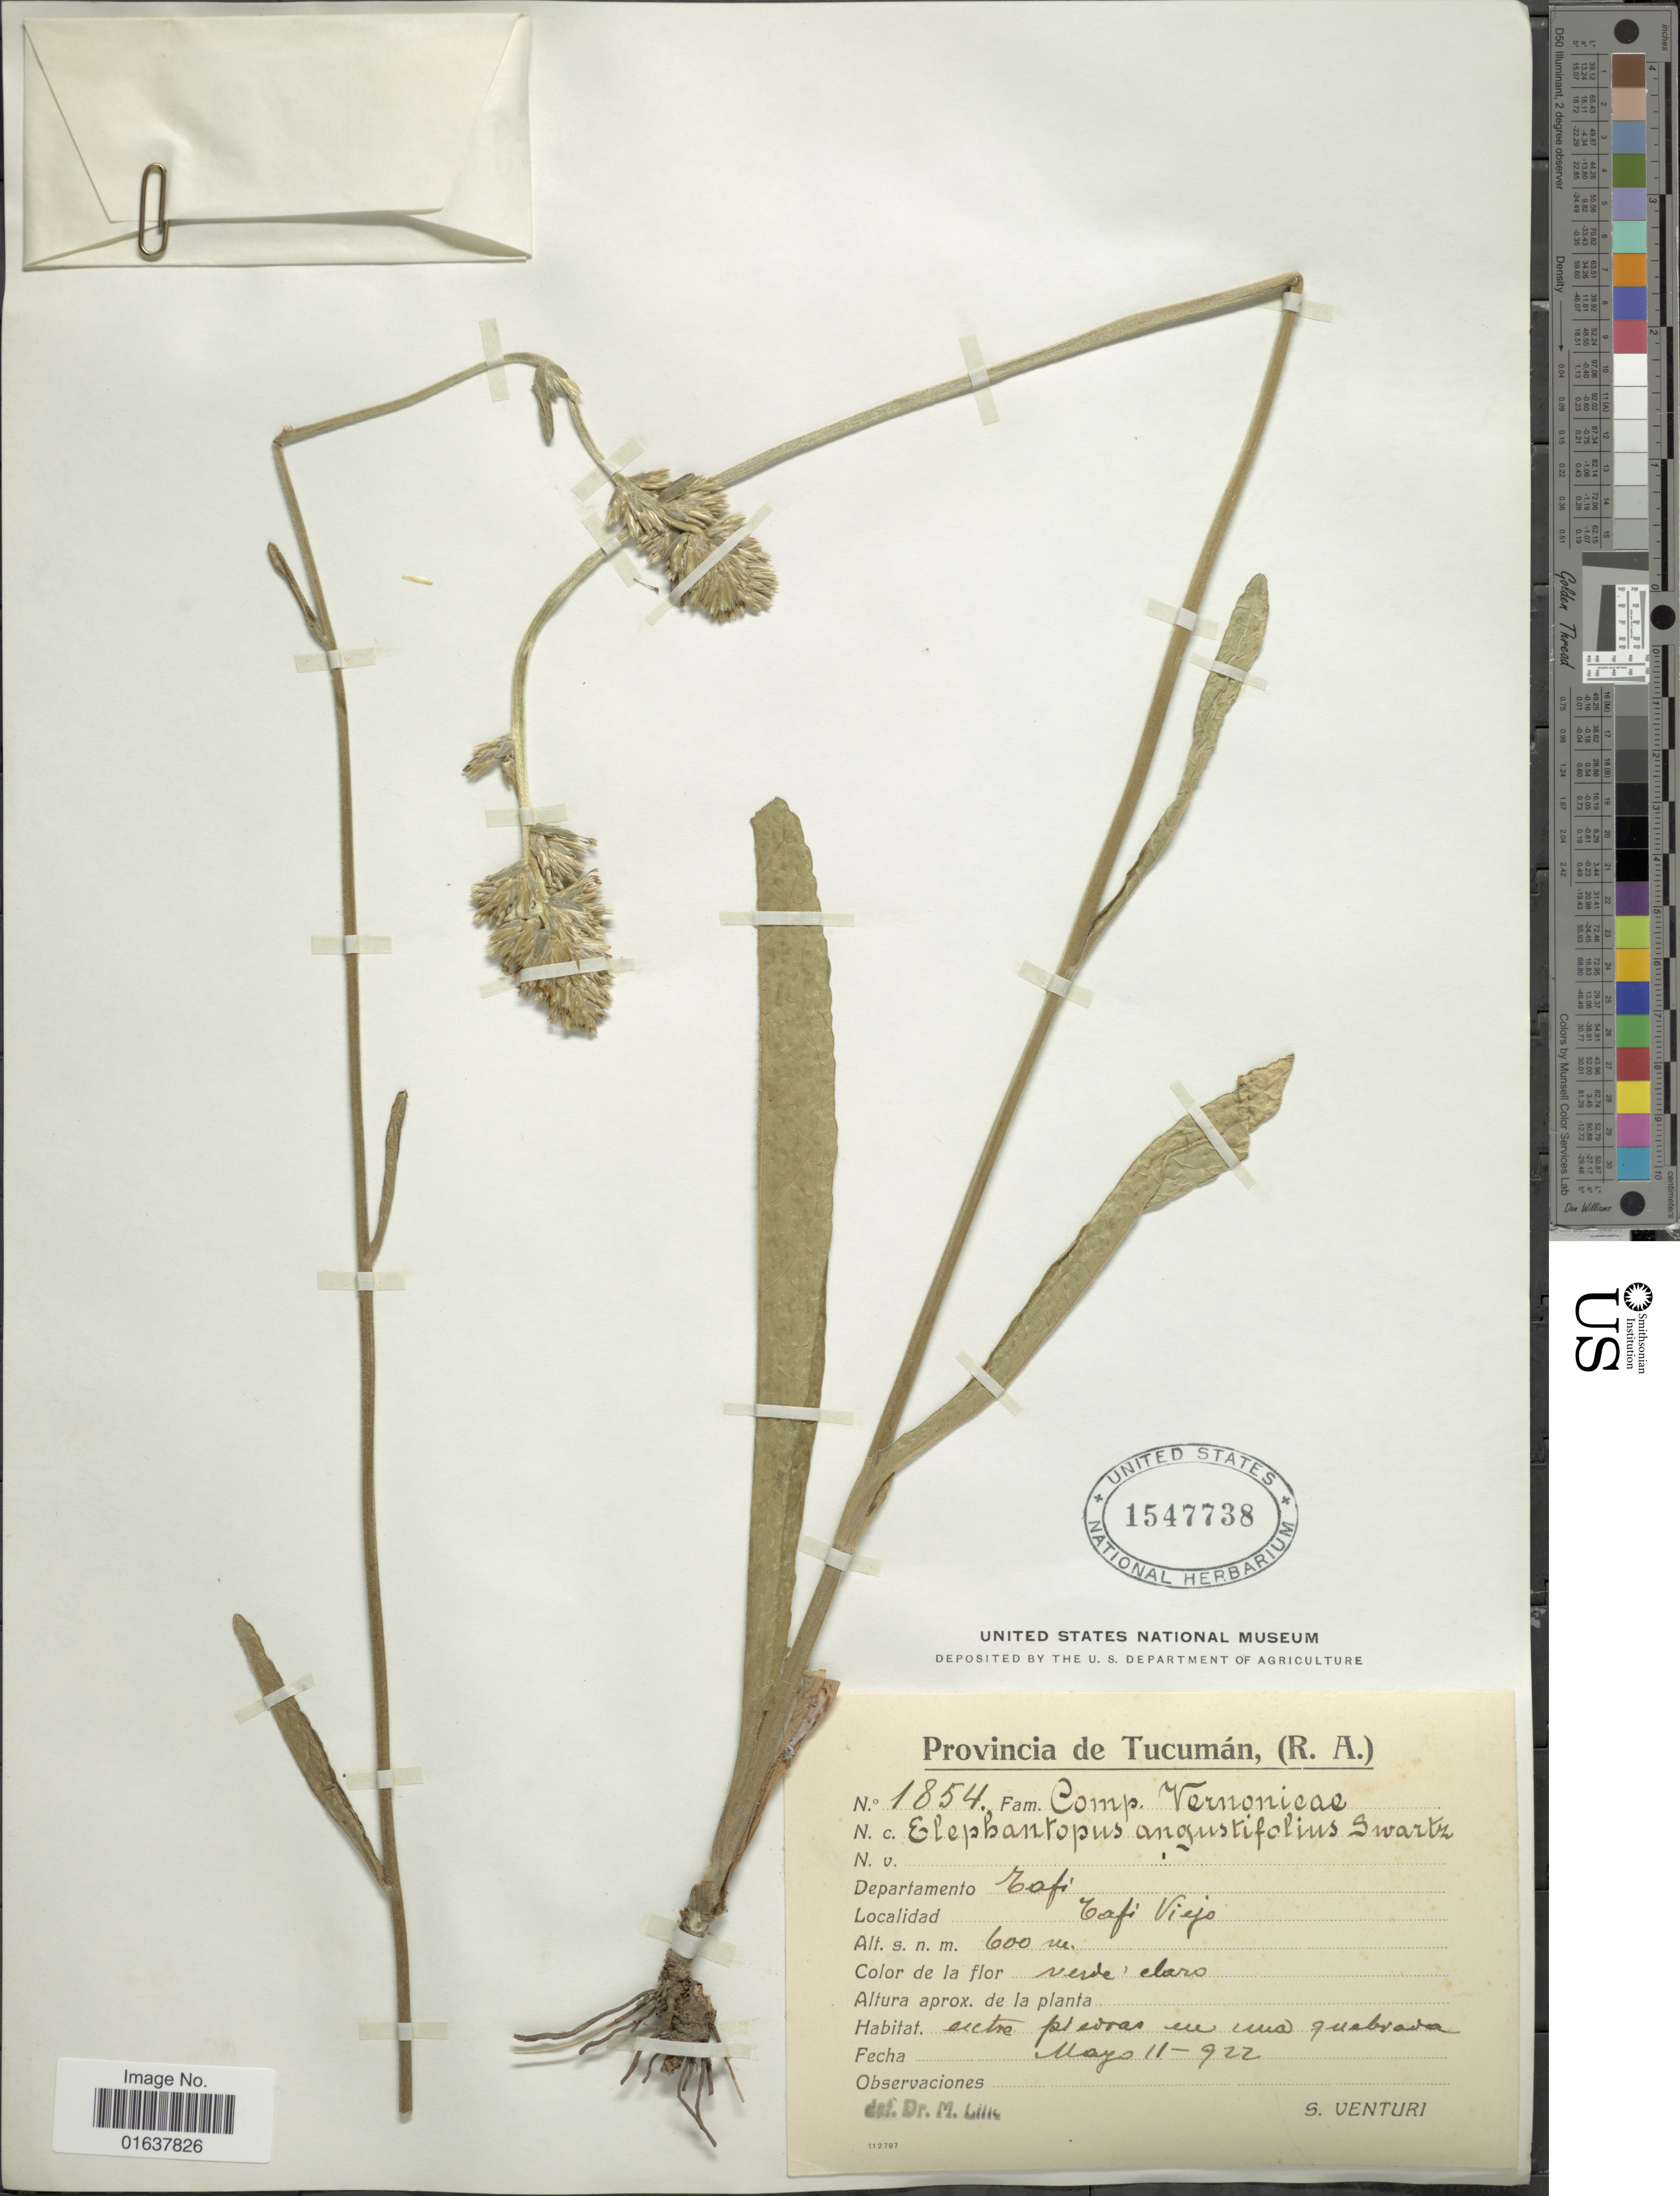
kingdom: Plantae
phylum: Tracheophyta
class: Magnoliopsida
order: Asterales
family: Asteraceae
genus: Orthopappus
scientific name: Orthopappus angustifolius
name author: (Sw.) Gleason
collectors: S. Venturi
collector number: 1854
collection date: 1922-05-11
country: Argentina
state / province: Tucuman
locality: Provincia de Tucuman, (R. A.), Departamento Tafi, Tafi Viejo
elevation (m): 600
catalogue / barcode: US 1547738